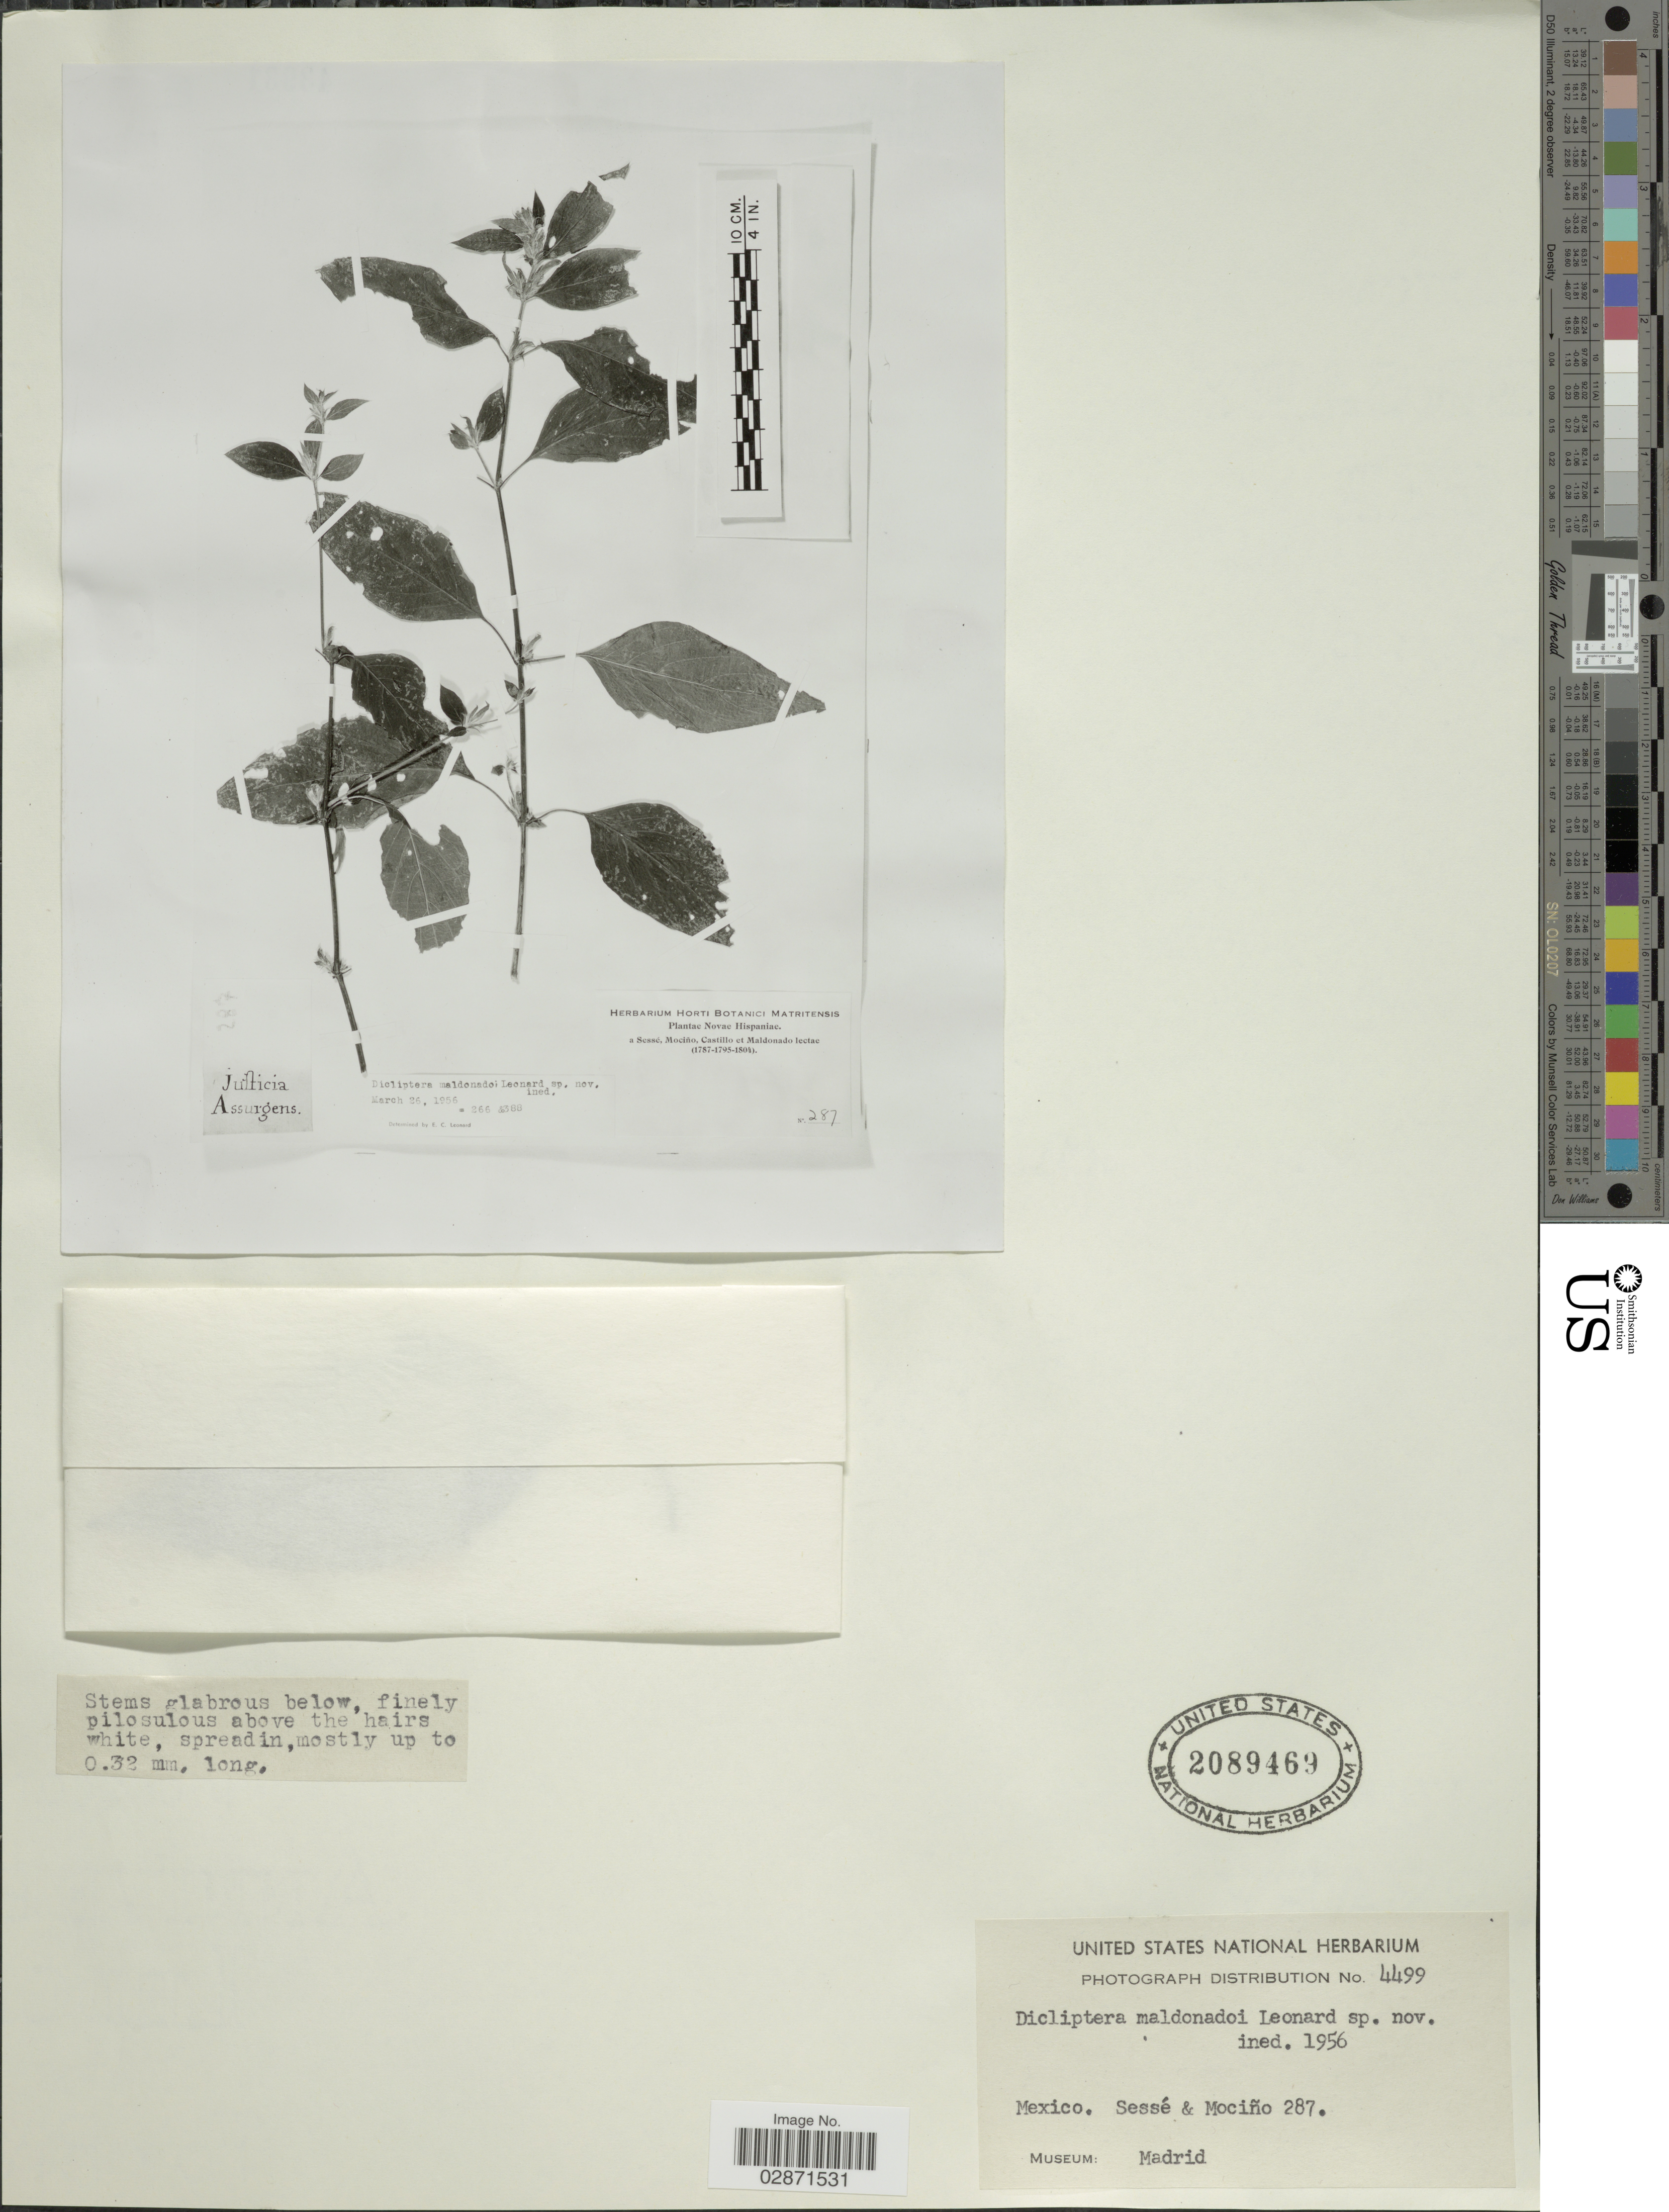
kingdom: Plantae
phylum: Tracheophyta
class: Magnoliopsida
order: Lamiales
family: Acanthaceae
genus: Dicliptera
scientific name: Dicliptera maldonadoi Leonard sp. nov. ined.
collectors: Sessé, --, Mociño, Castillo, -- & Maldonado, --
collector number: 287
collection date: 1787/1804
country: Mexico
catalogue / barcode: US 2089469